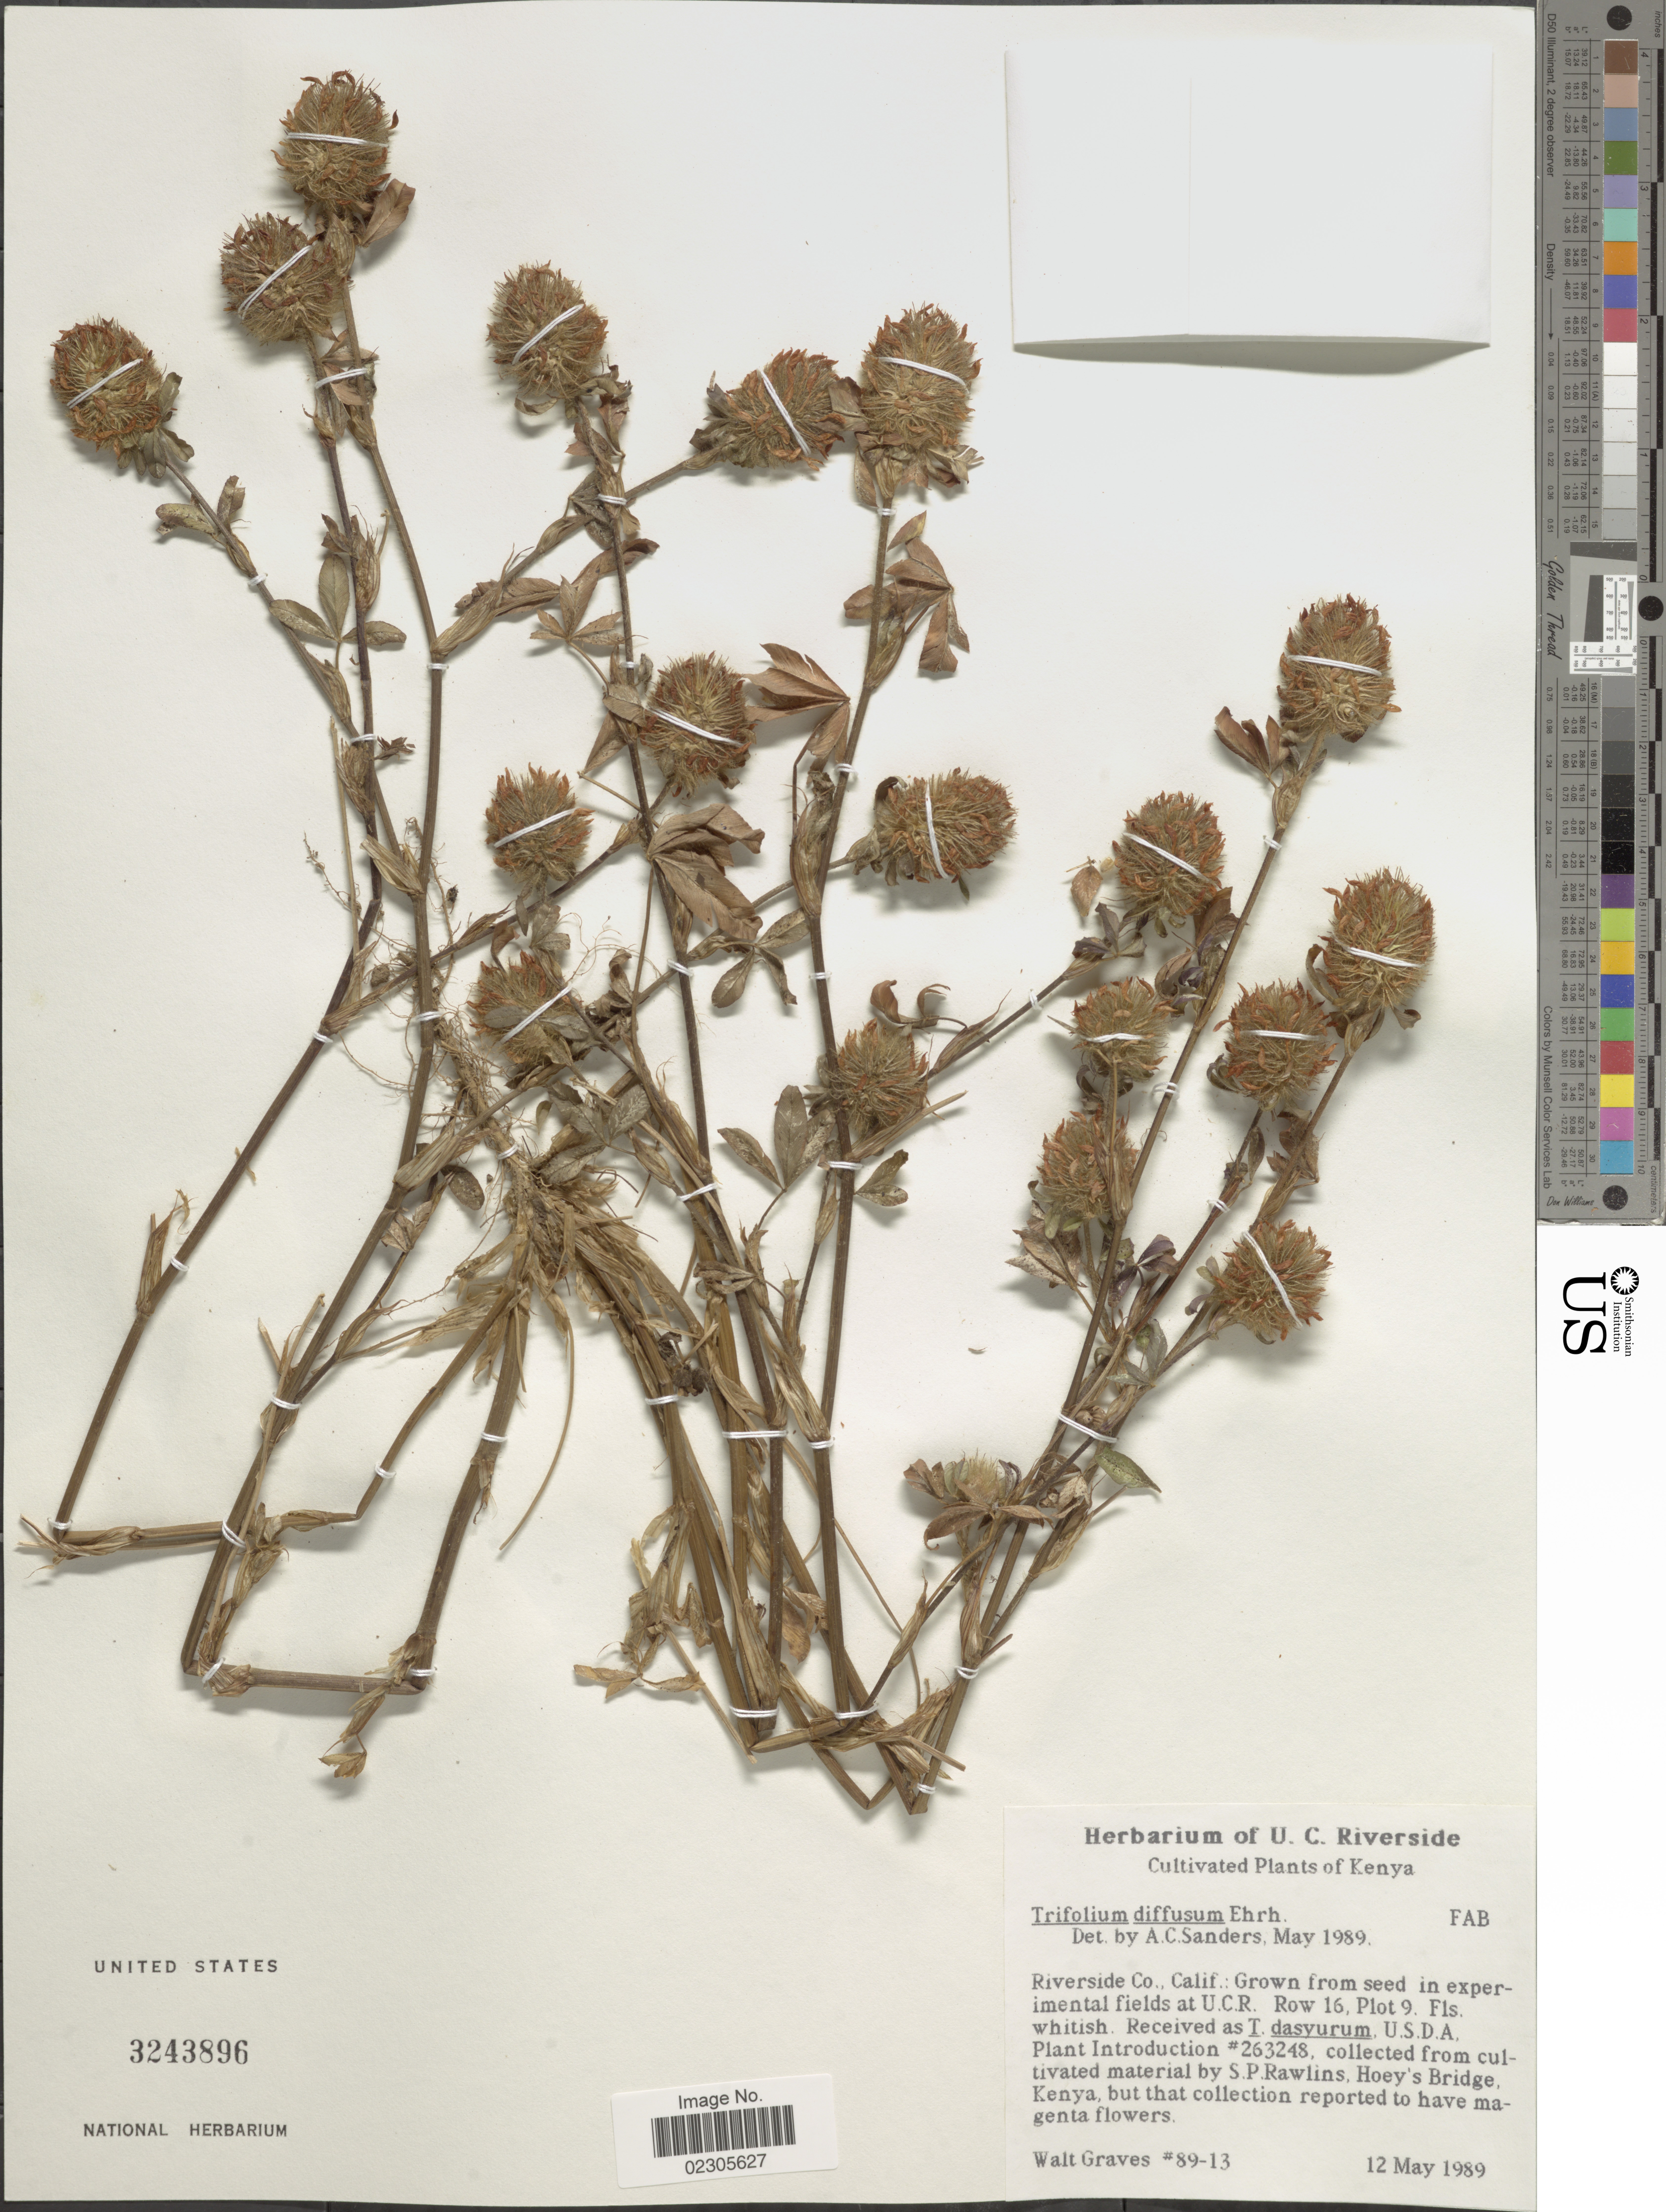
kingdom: Plantae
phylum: Tracheophyta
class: Magnoliopsida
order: Fabales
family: Fabaceae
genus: Trifolium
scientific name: Trifolium diffusum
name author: Ehrh.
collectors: W. Graves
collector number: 89-13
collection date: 1989-05-12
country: United States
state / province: California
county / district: Riverside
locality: Riverside Co. Grown from seed in experimental fields U.C.R Row 16m Plot 9. Plant introduction from Kenya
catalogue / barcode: US 3243896